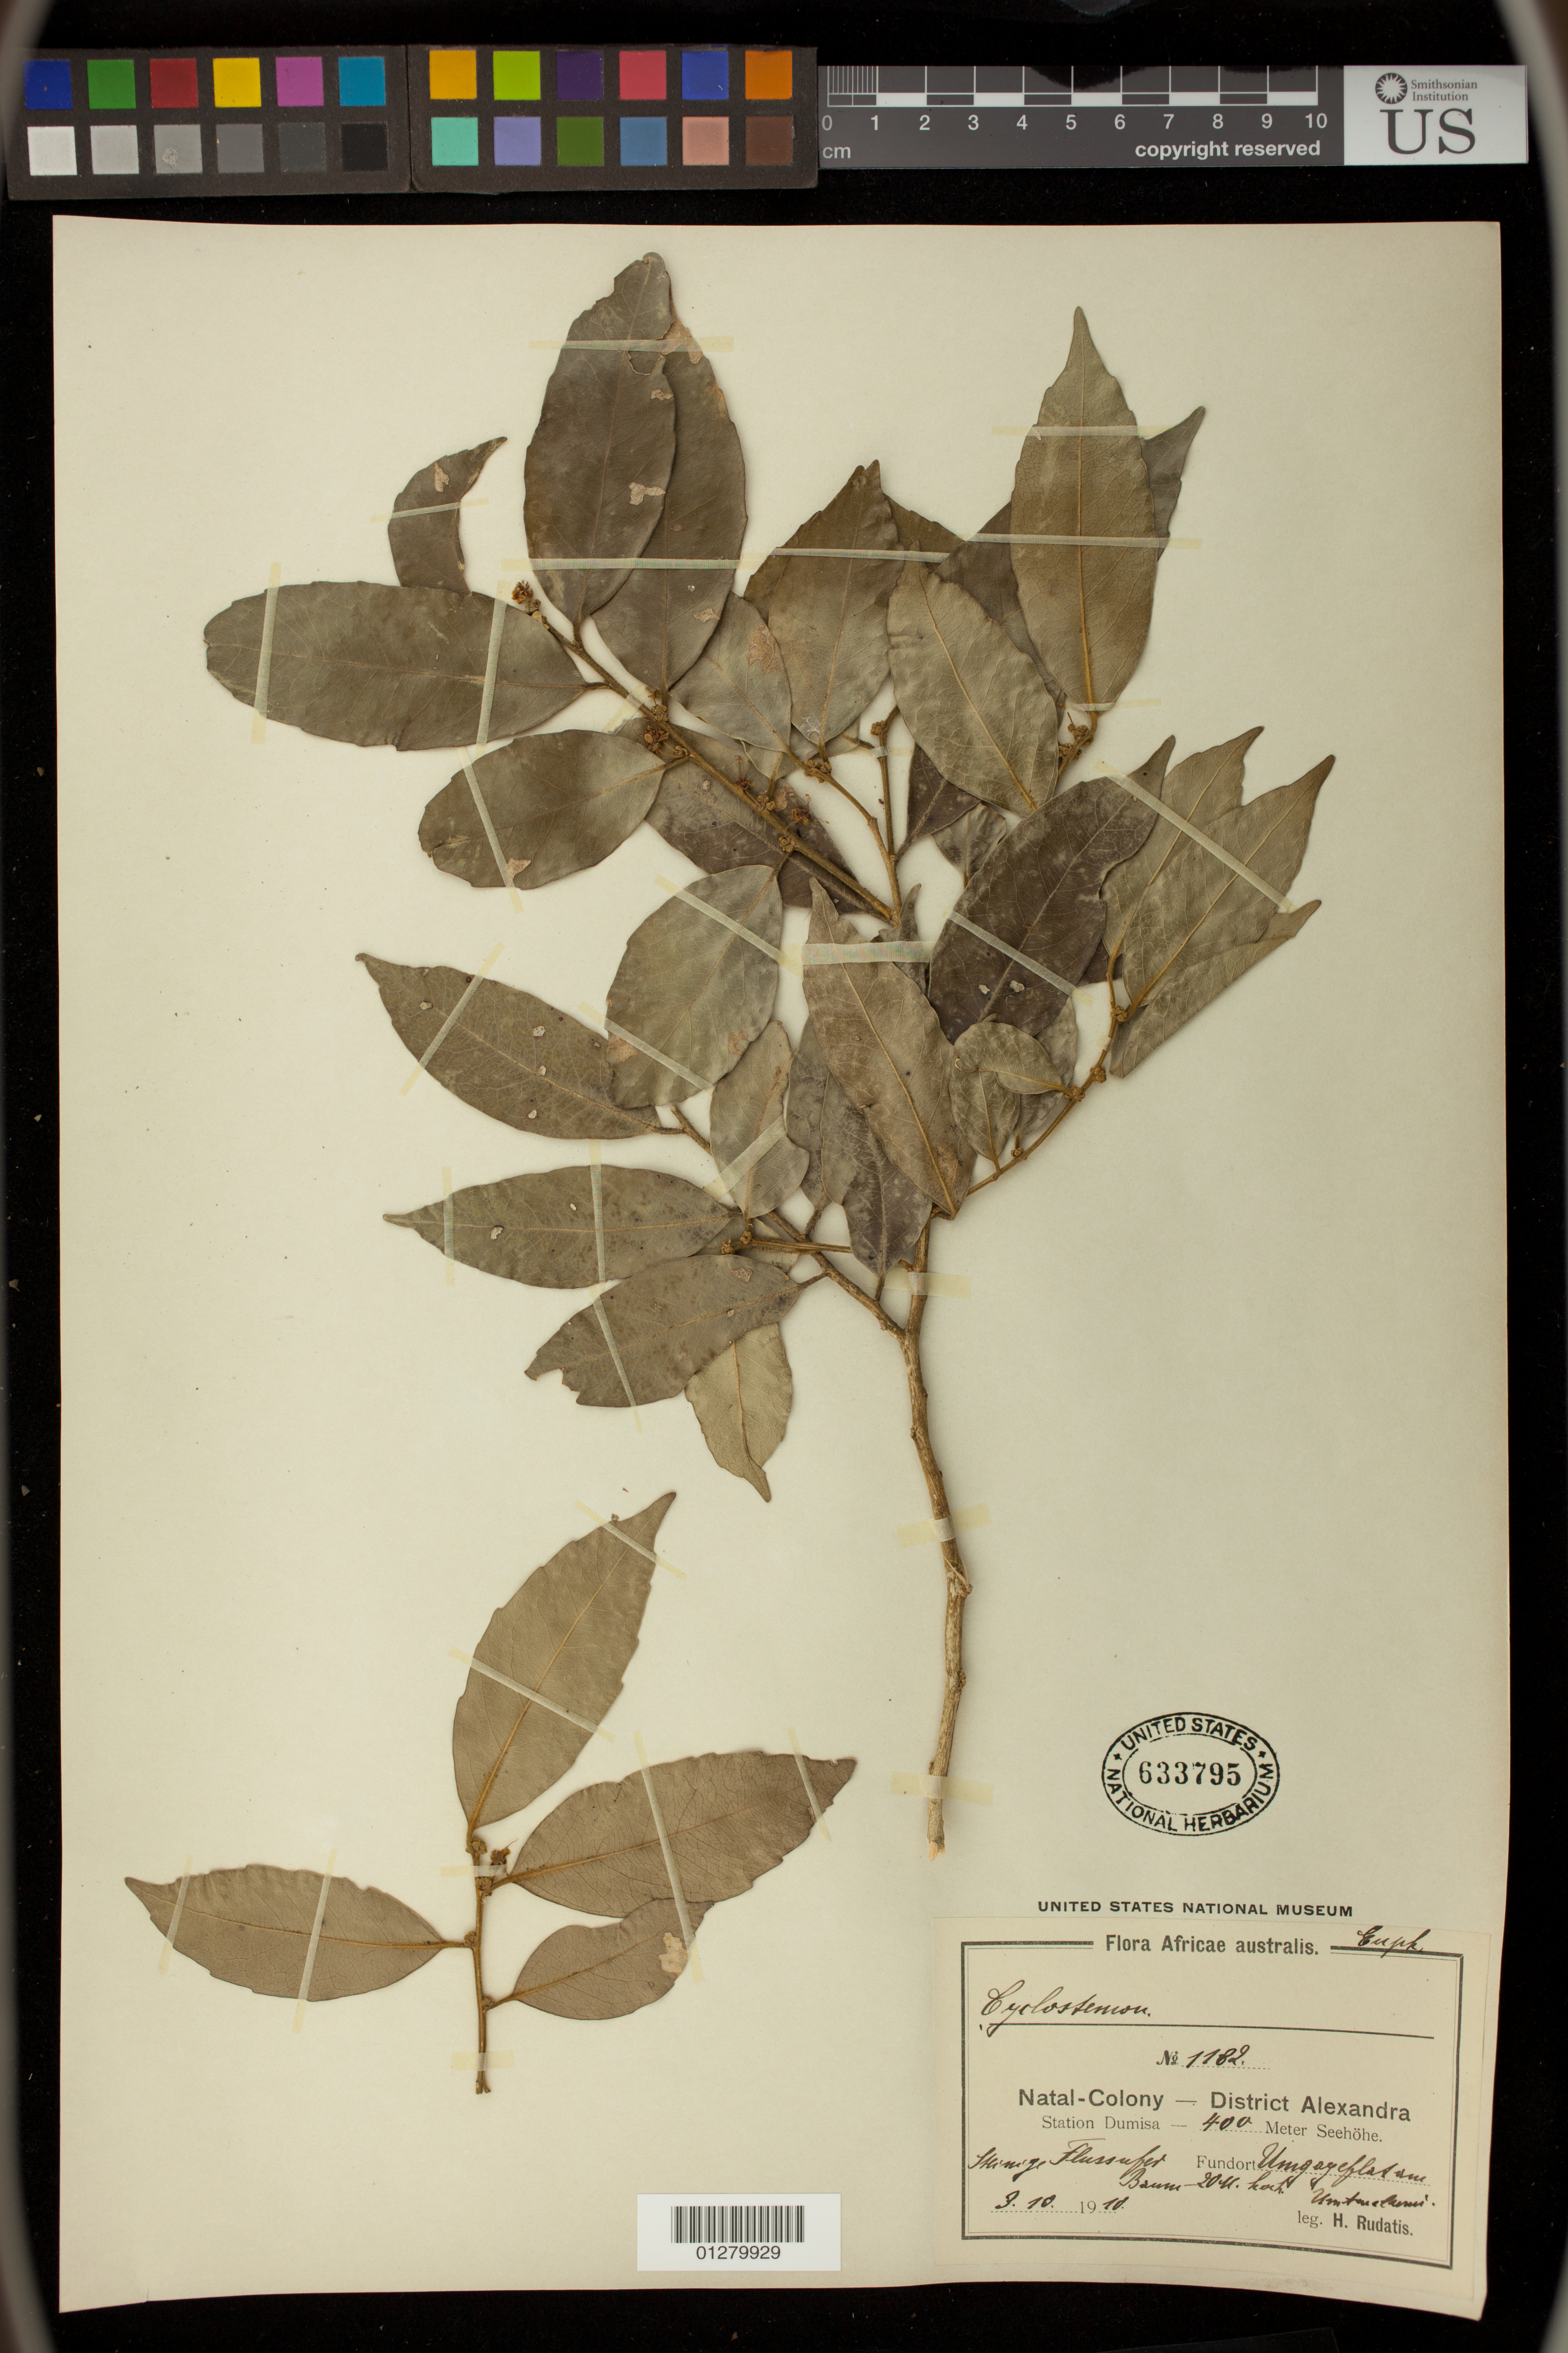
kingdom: Plantae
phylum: Tracheophyta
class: Magnoliopsida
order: Malpighiales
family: Putranjivaceae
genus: Drypetes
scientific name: Drypetes sp. nov.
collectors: H. Rudatis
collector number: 1182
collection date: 1910-03-10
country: South Africa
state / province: KwaZulu-Natal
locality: Natal-Colony - District Alexandra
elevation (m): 400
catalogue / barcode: US 633795